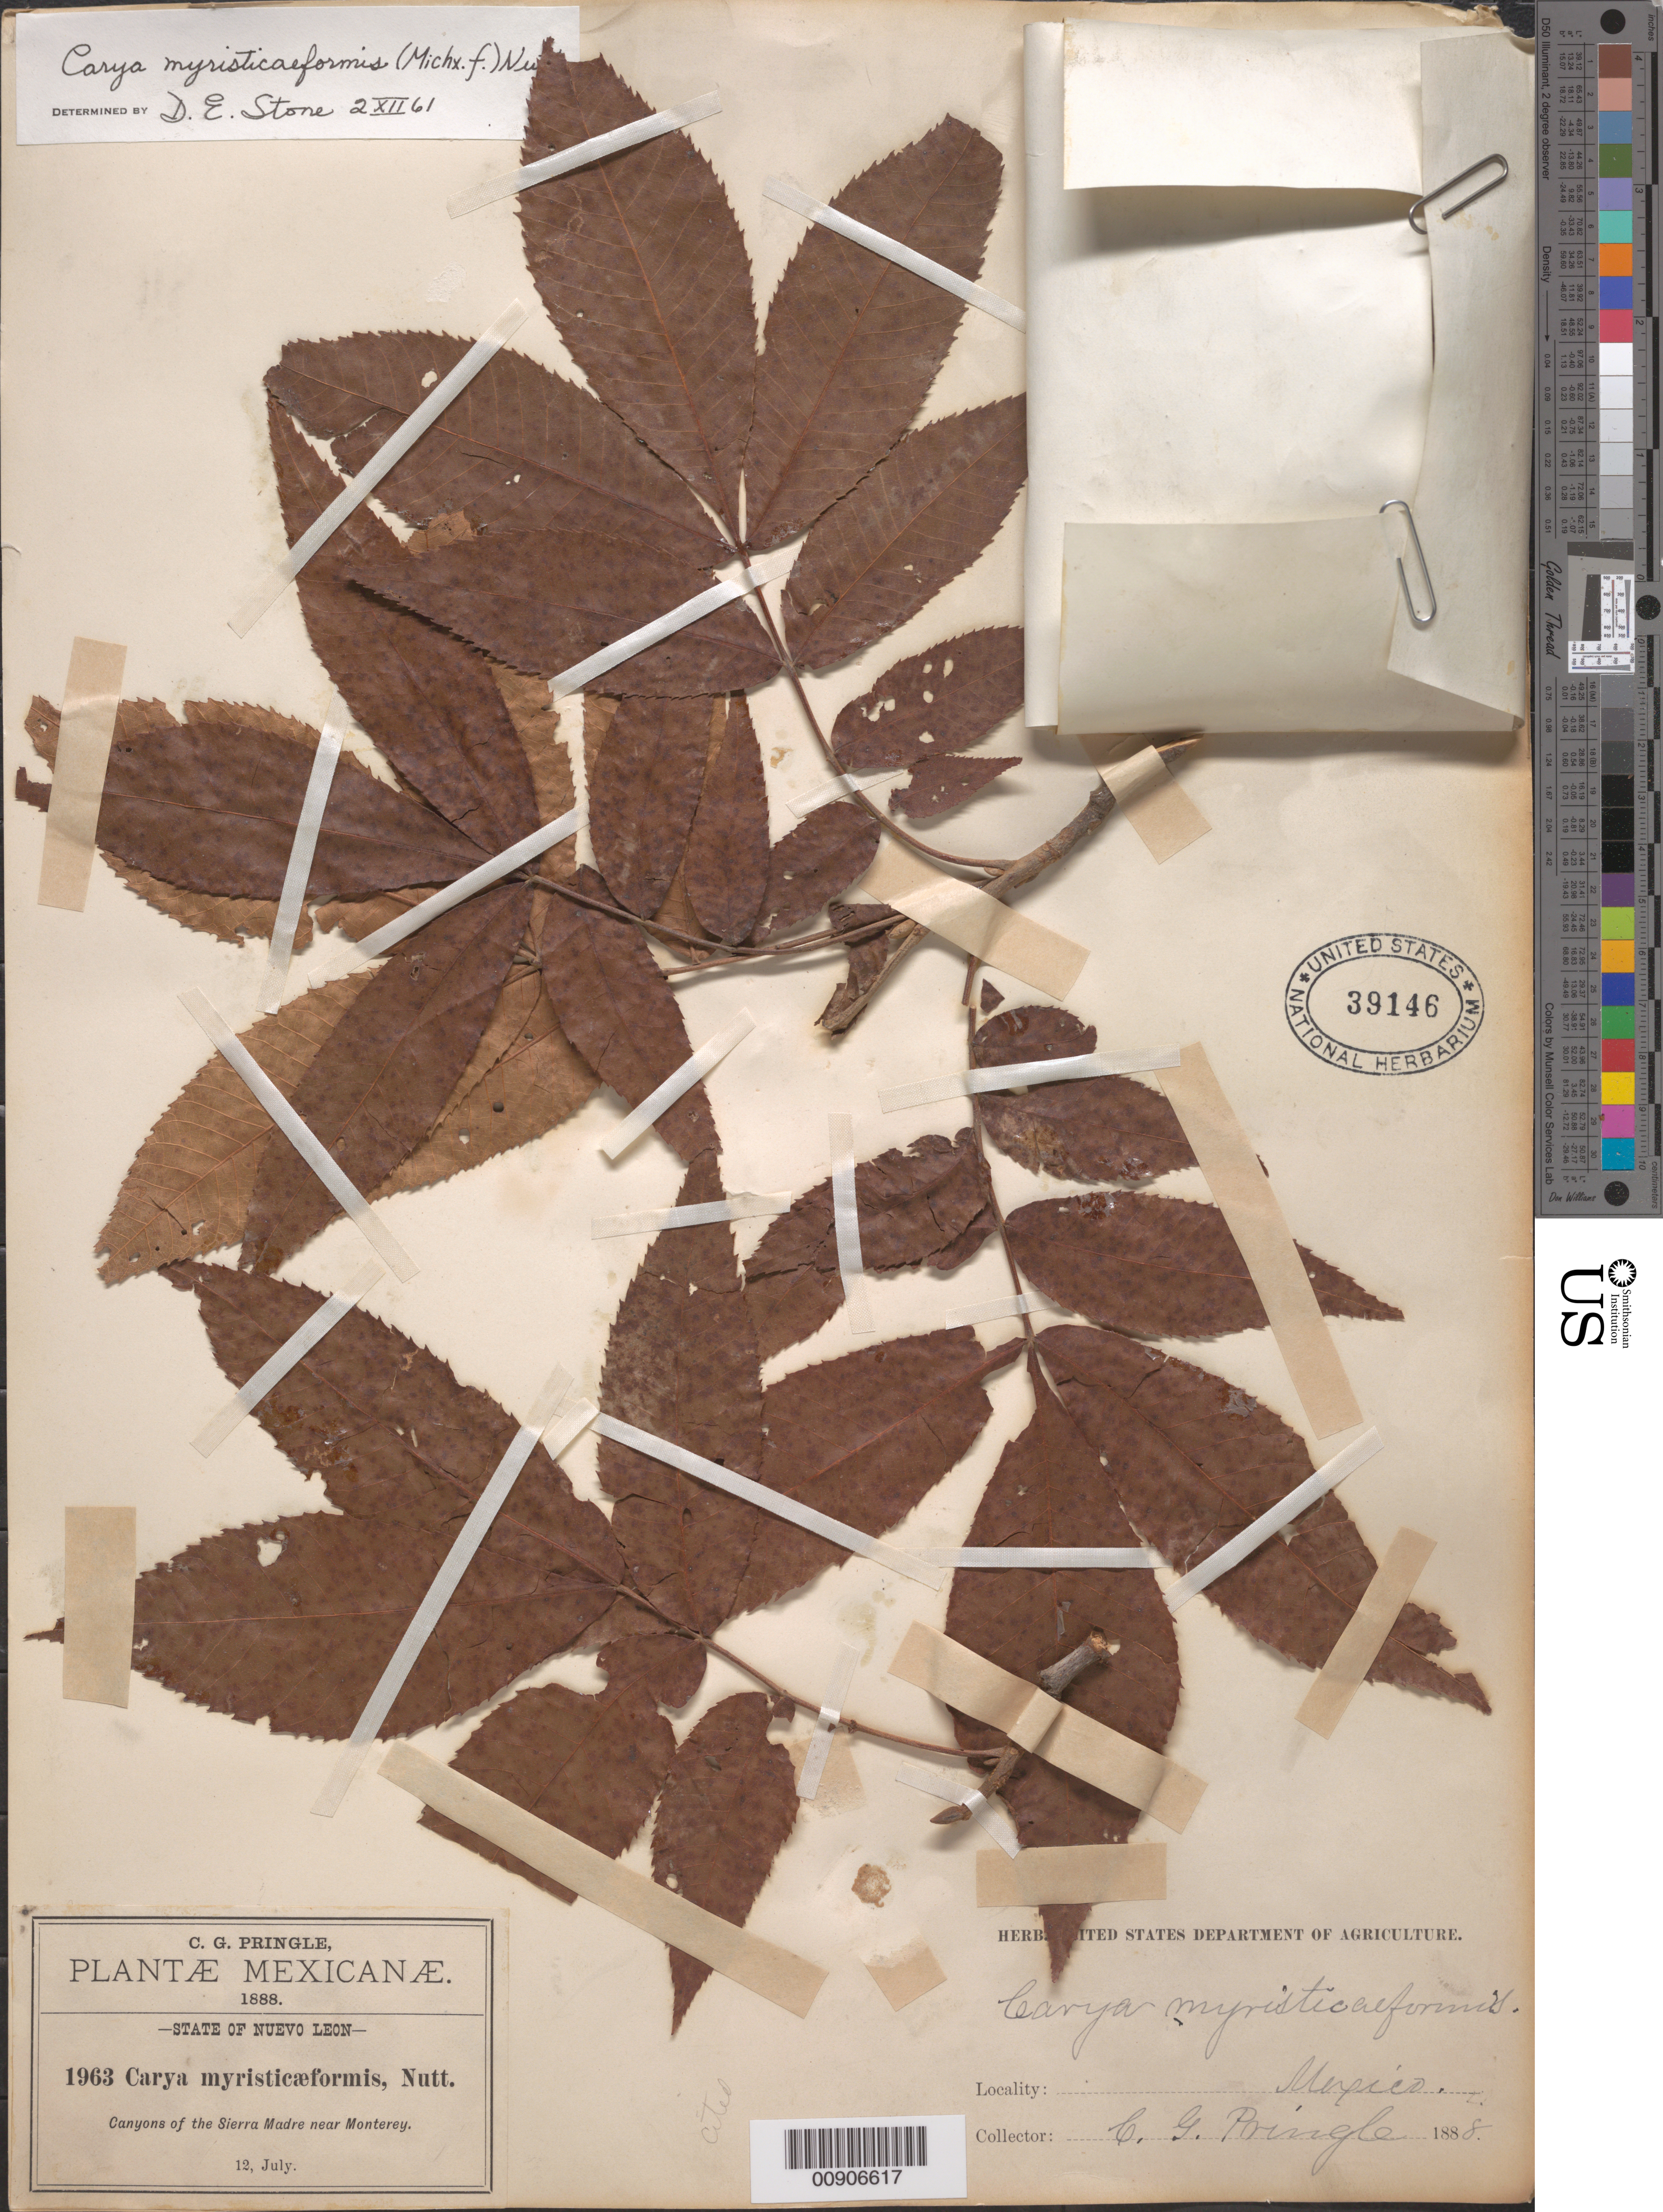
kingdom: Plantae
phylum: Tracheophyta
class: Magnoliopsida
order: Fagales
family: Juglandaceae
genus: Carya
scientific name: Carya myristiciformis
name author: (F. Michx.) Nutt.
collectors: C. G. Pringle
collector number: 1963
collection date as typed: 12 Jul 1888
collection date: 1888-07-12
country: Mexico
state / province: Nuevo León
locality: Canyons of the Sierra Madre near Monterrey, Nuevo León.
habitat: Canyons.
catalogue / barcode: US 39146